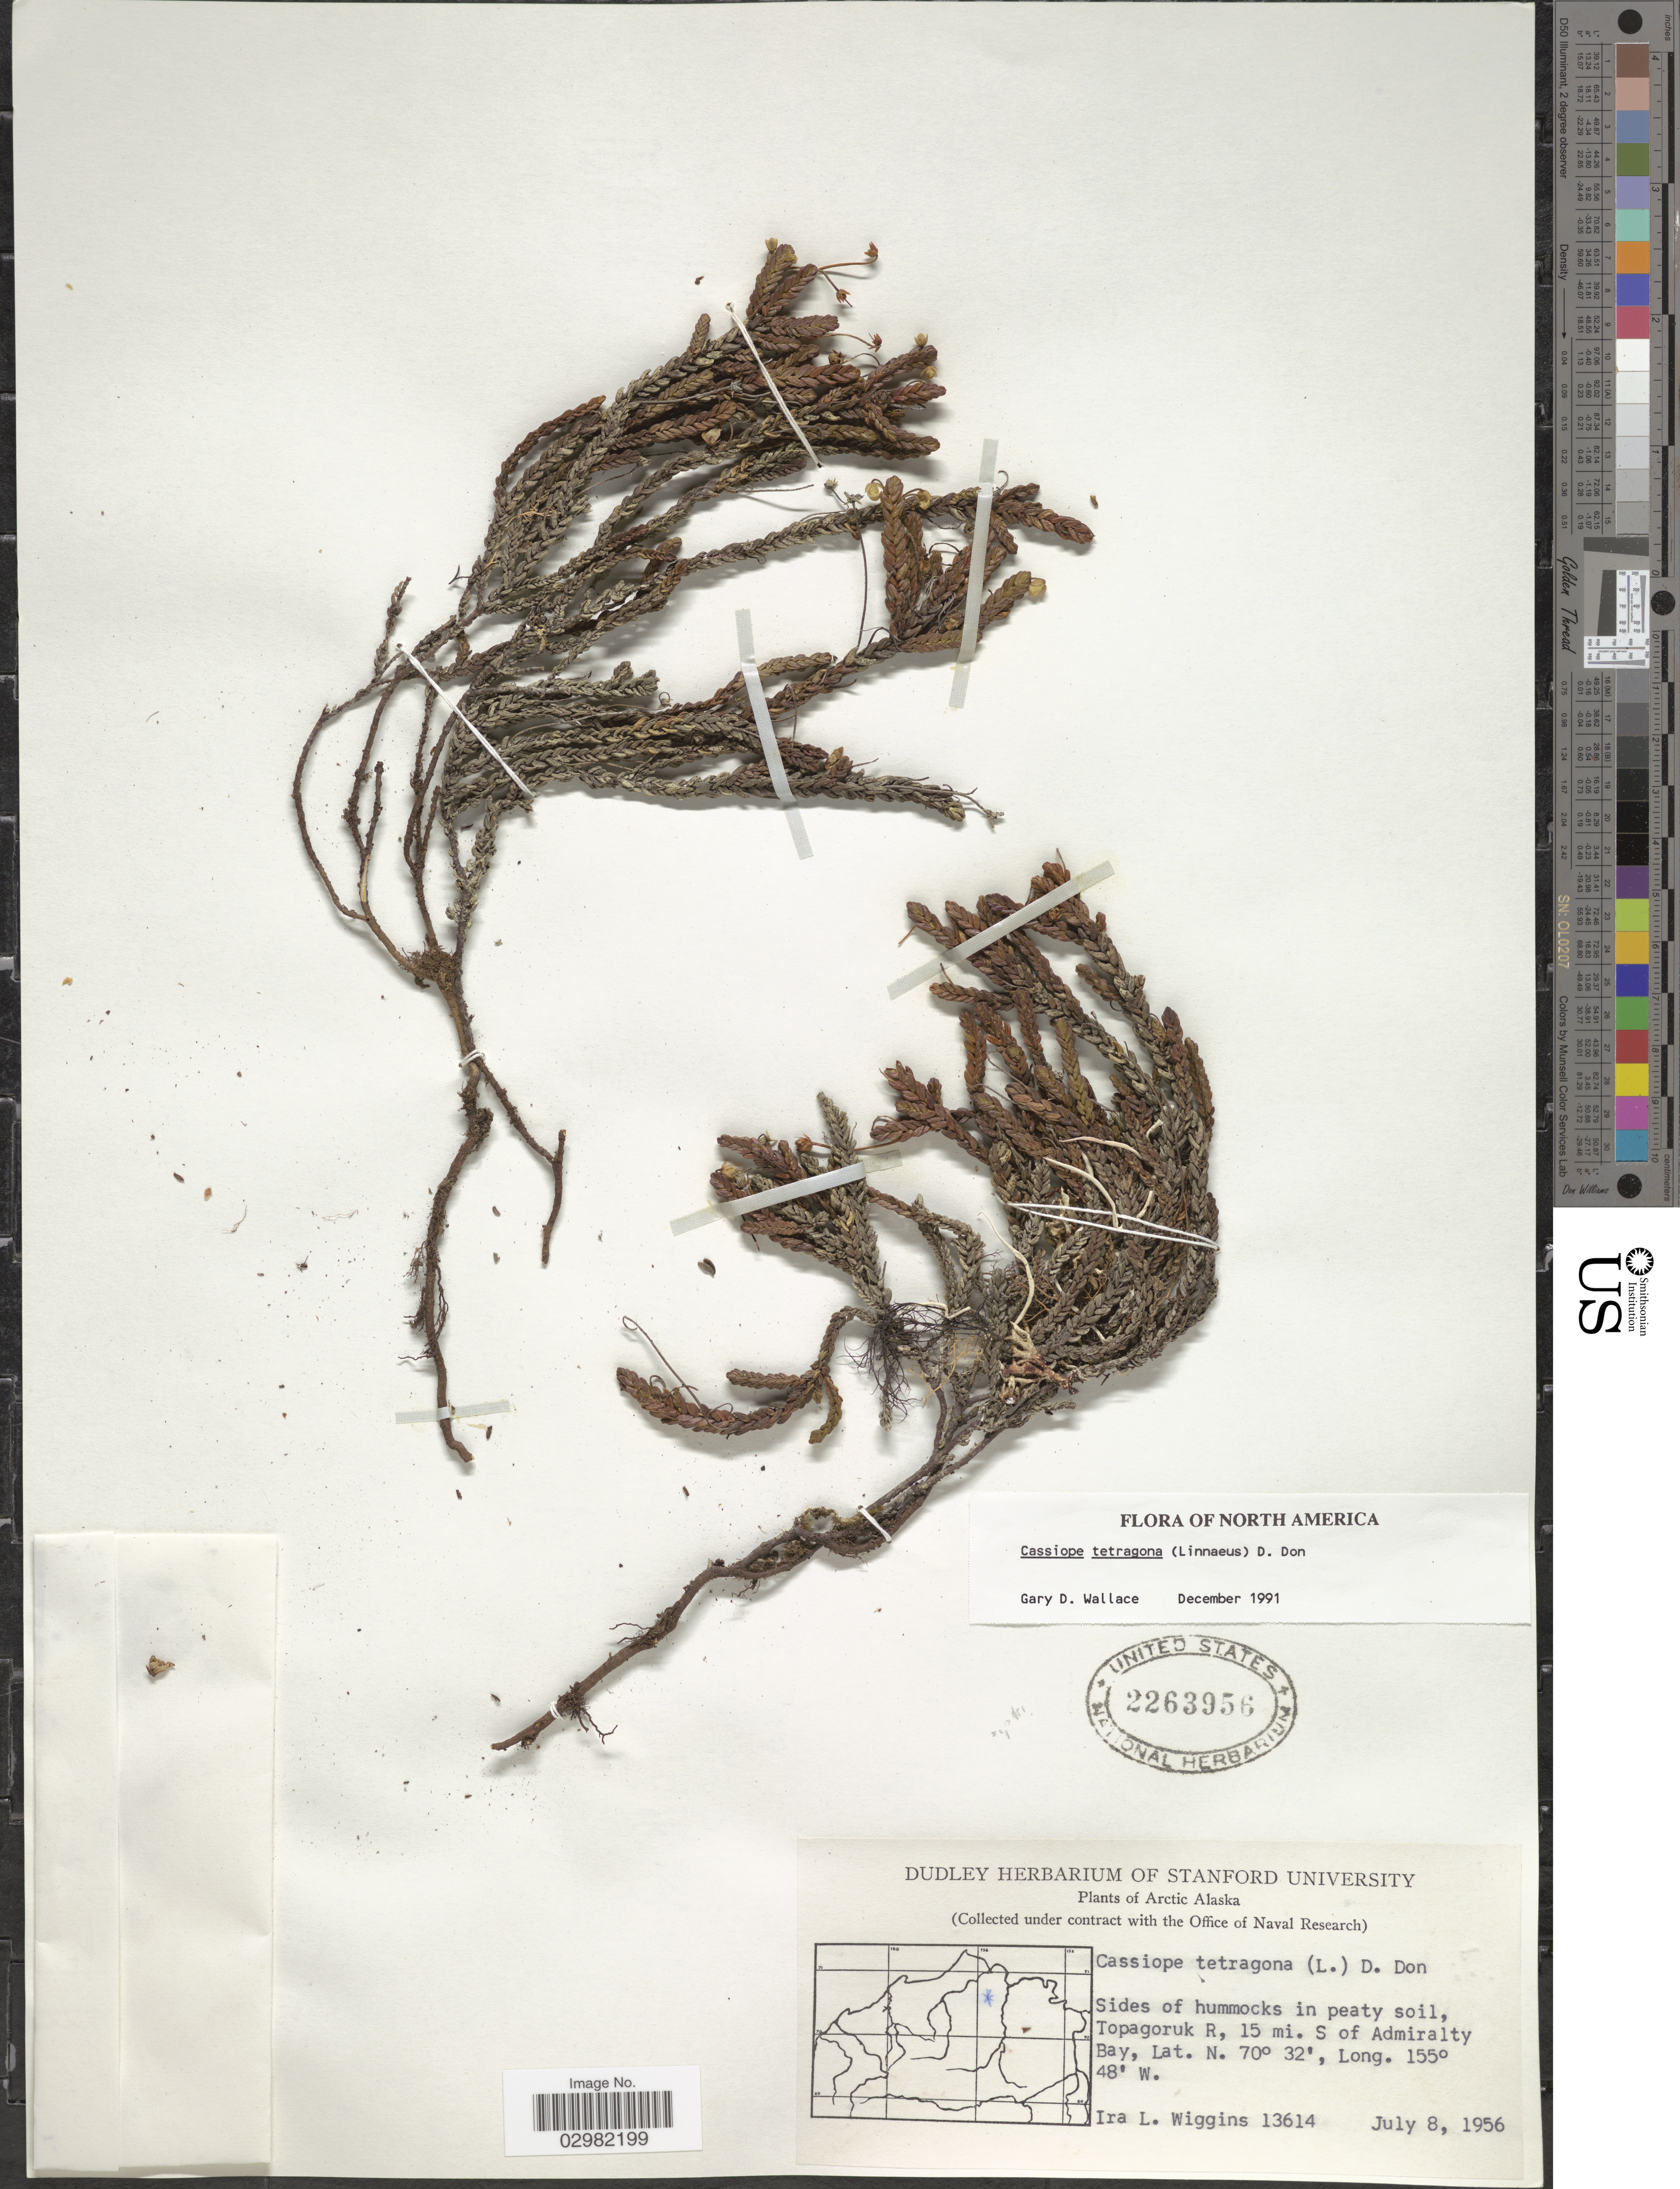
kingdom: Plantae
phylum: Tracheophyta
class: Magnoliopsida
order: Ericales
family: Ericaceae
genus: Cassiope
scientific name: Cassiope tetragona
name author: (L.) D. Don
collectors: I. L. Wiggins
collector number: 13614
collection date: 1956-07-08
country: United States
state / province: Alaska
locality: Arctic Alaska. Sides of hummocks in peaty soil, Topagoruk R, 15 mi. S. of Admiralty Bay.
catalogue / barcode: US 2263956